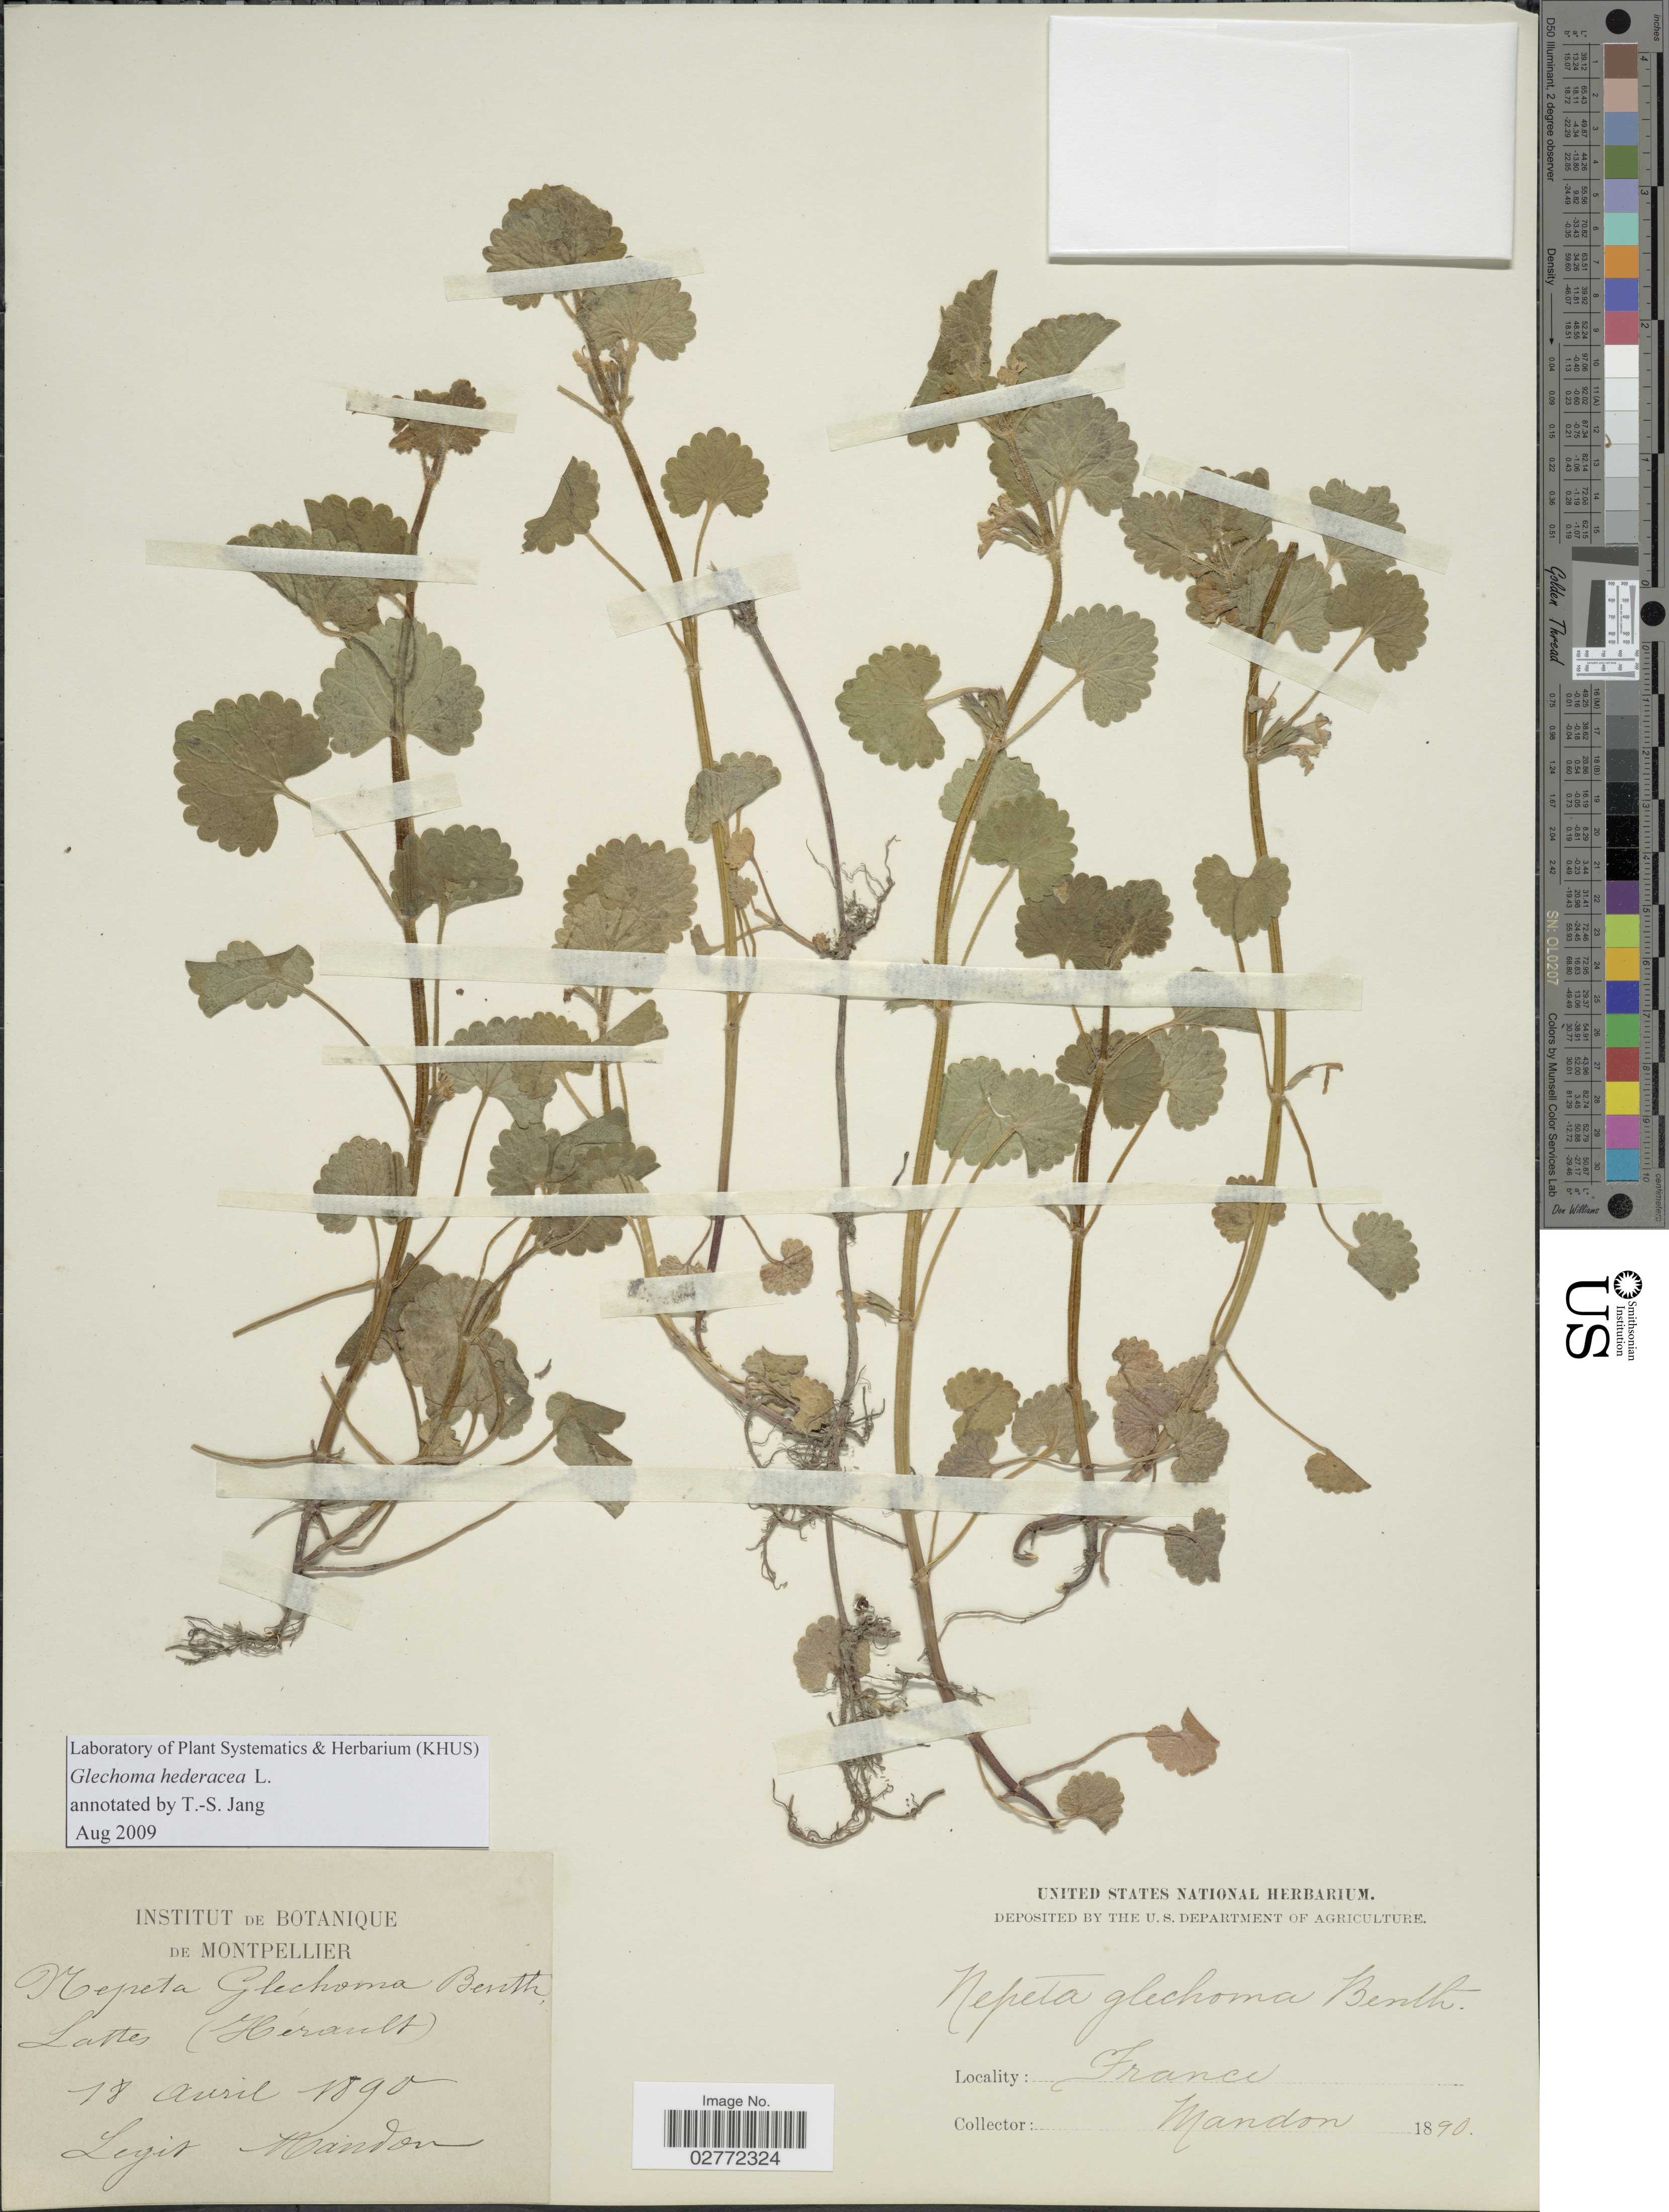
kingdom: Plantae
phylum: Tracheophyta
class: Magnoliopsida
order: Lamiales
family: Lamiaceae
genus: Glechoma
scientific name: Glechoma hederacea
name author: L.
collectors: Mandon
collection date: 1890-04-18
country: France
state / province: Occitanie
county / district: Hérault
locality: Lattes (Herault).